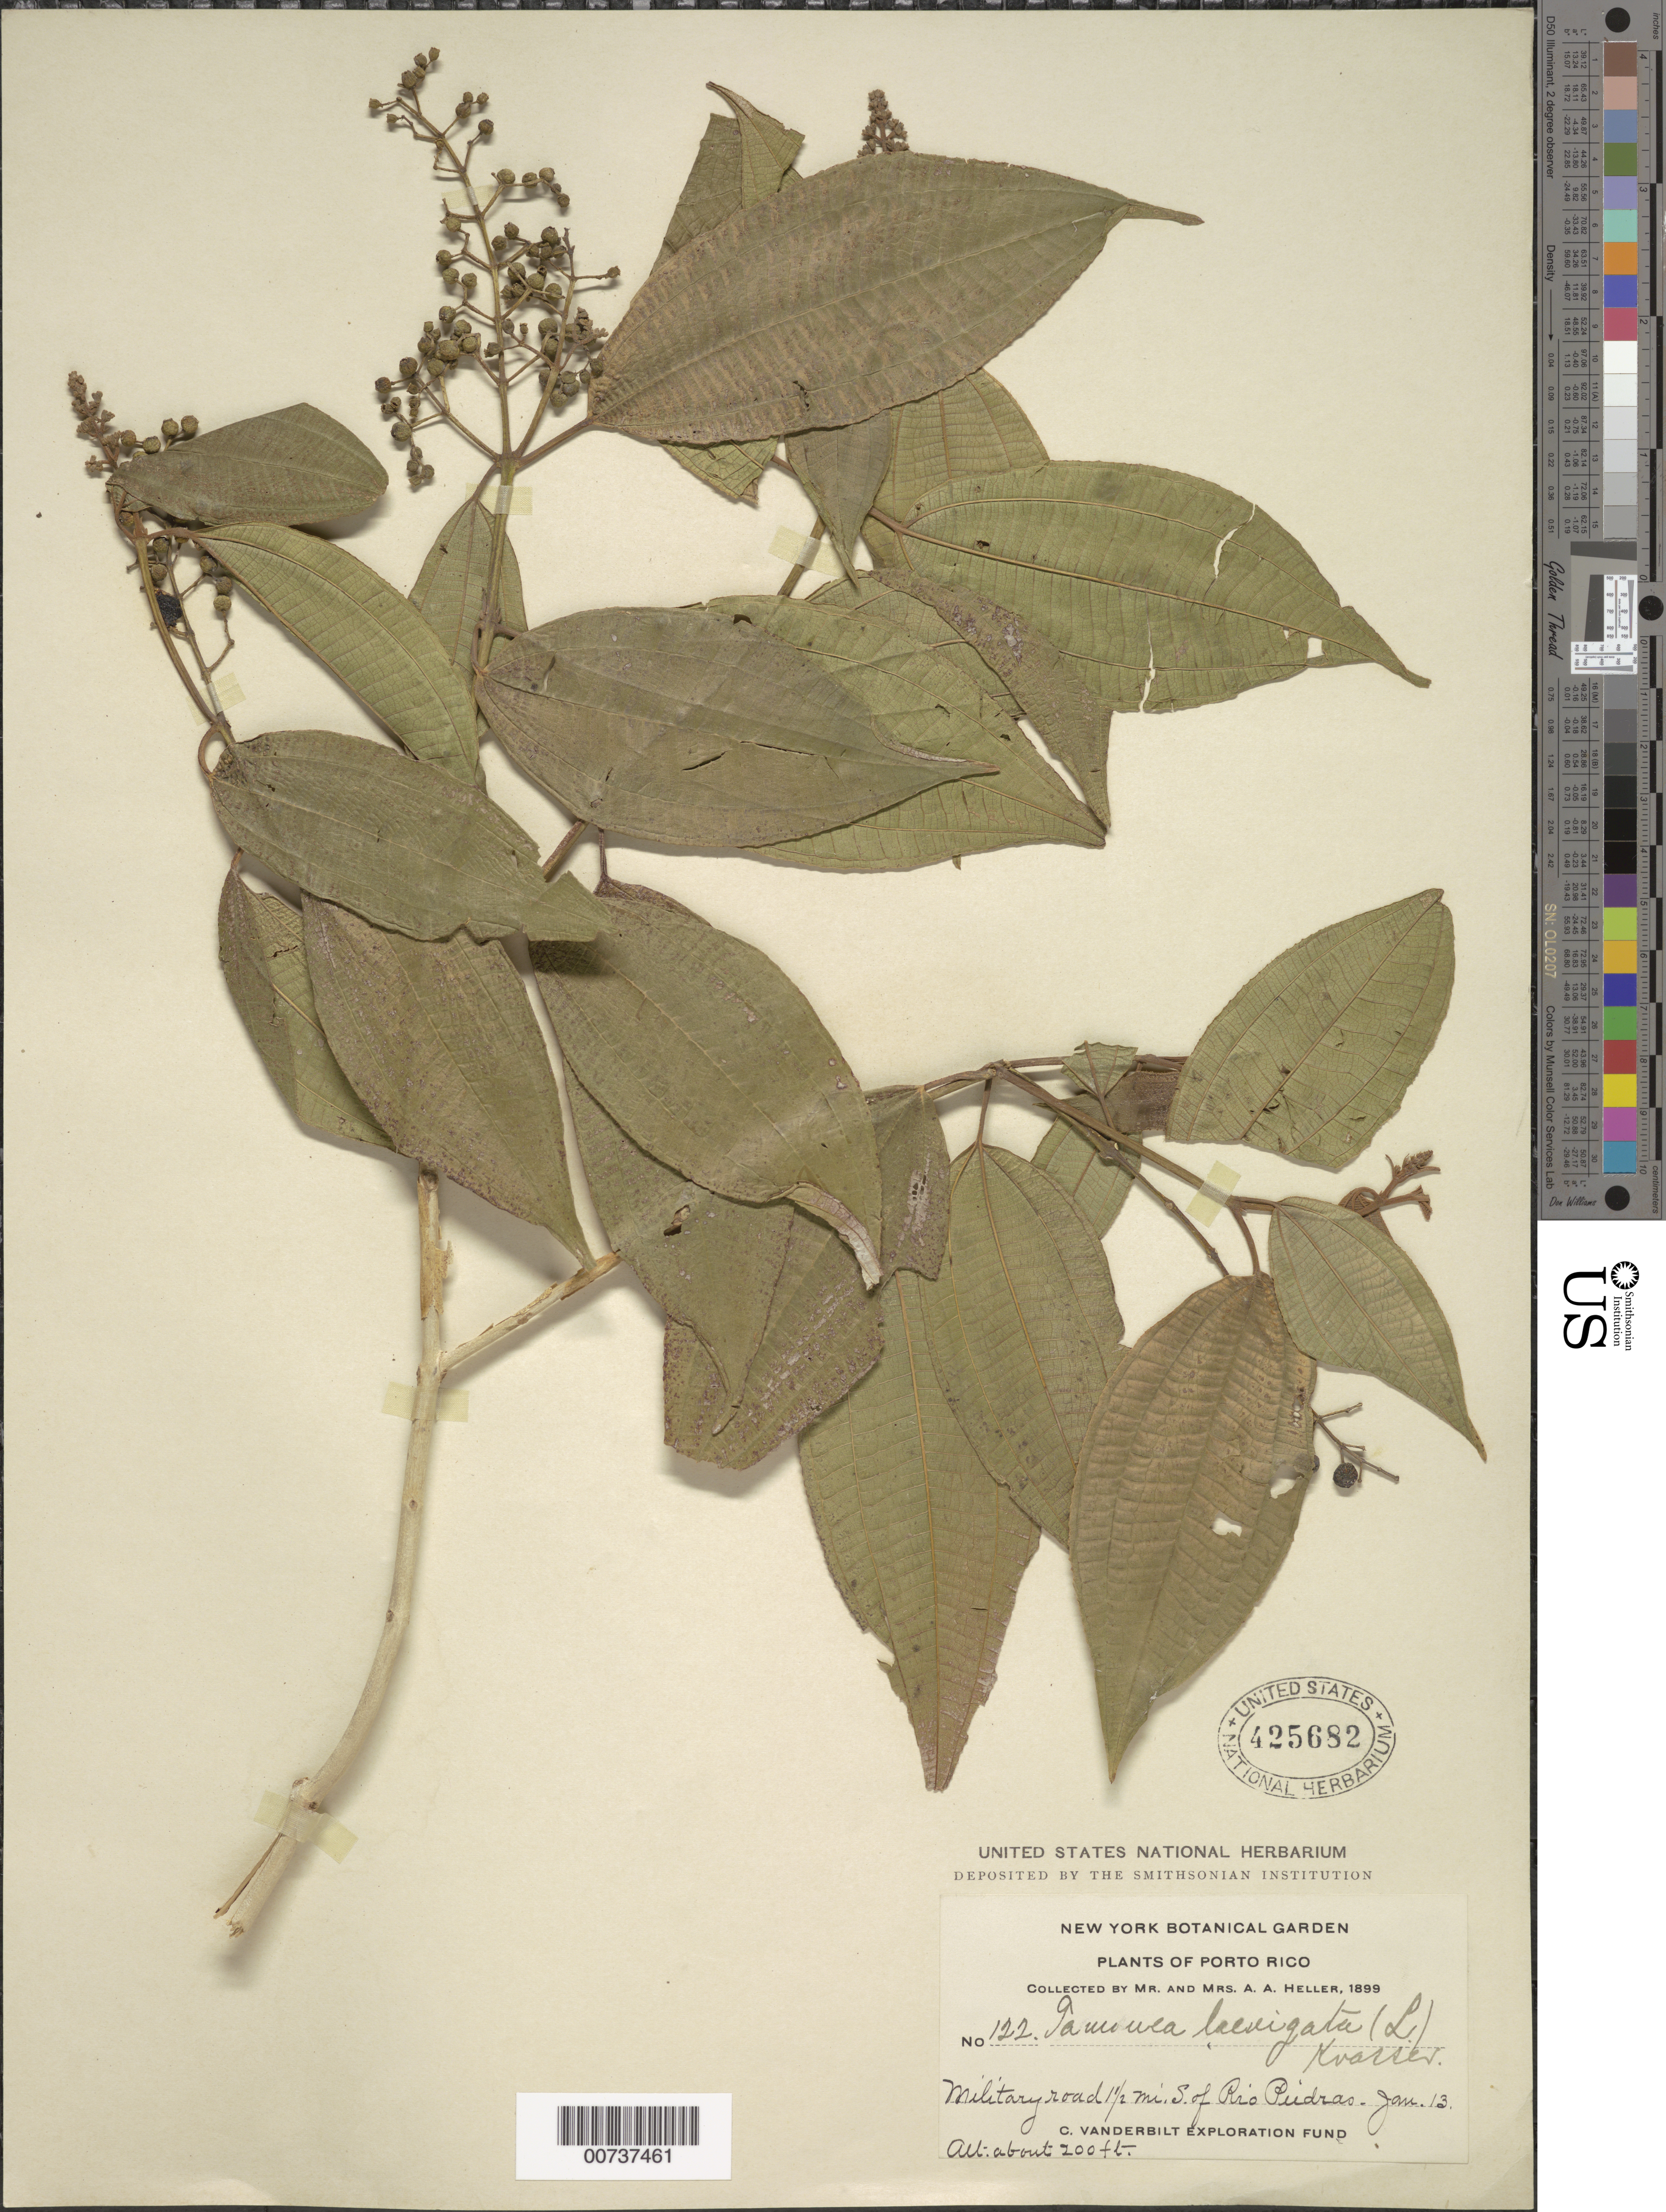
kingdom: Plantae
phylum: Tracheophyta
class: Magnoliopsida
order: Myrtales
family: Melastomataceae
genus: Miconia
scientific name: Miconia laevigata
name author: (L.) D. Don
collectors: A. A. Heller & E. G. Heller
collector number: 122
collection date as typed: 13 Jan 1899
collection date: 1899-01-13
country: Puerto Rico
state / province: San Juan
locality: Military road 1 1/2 miles South of Río Piedras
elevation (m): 61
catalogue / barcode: US 425682